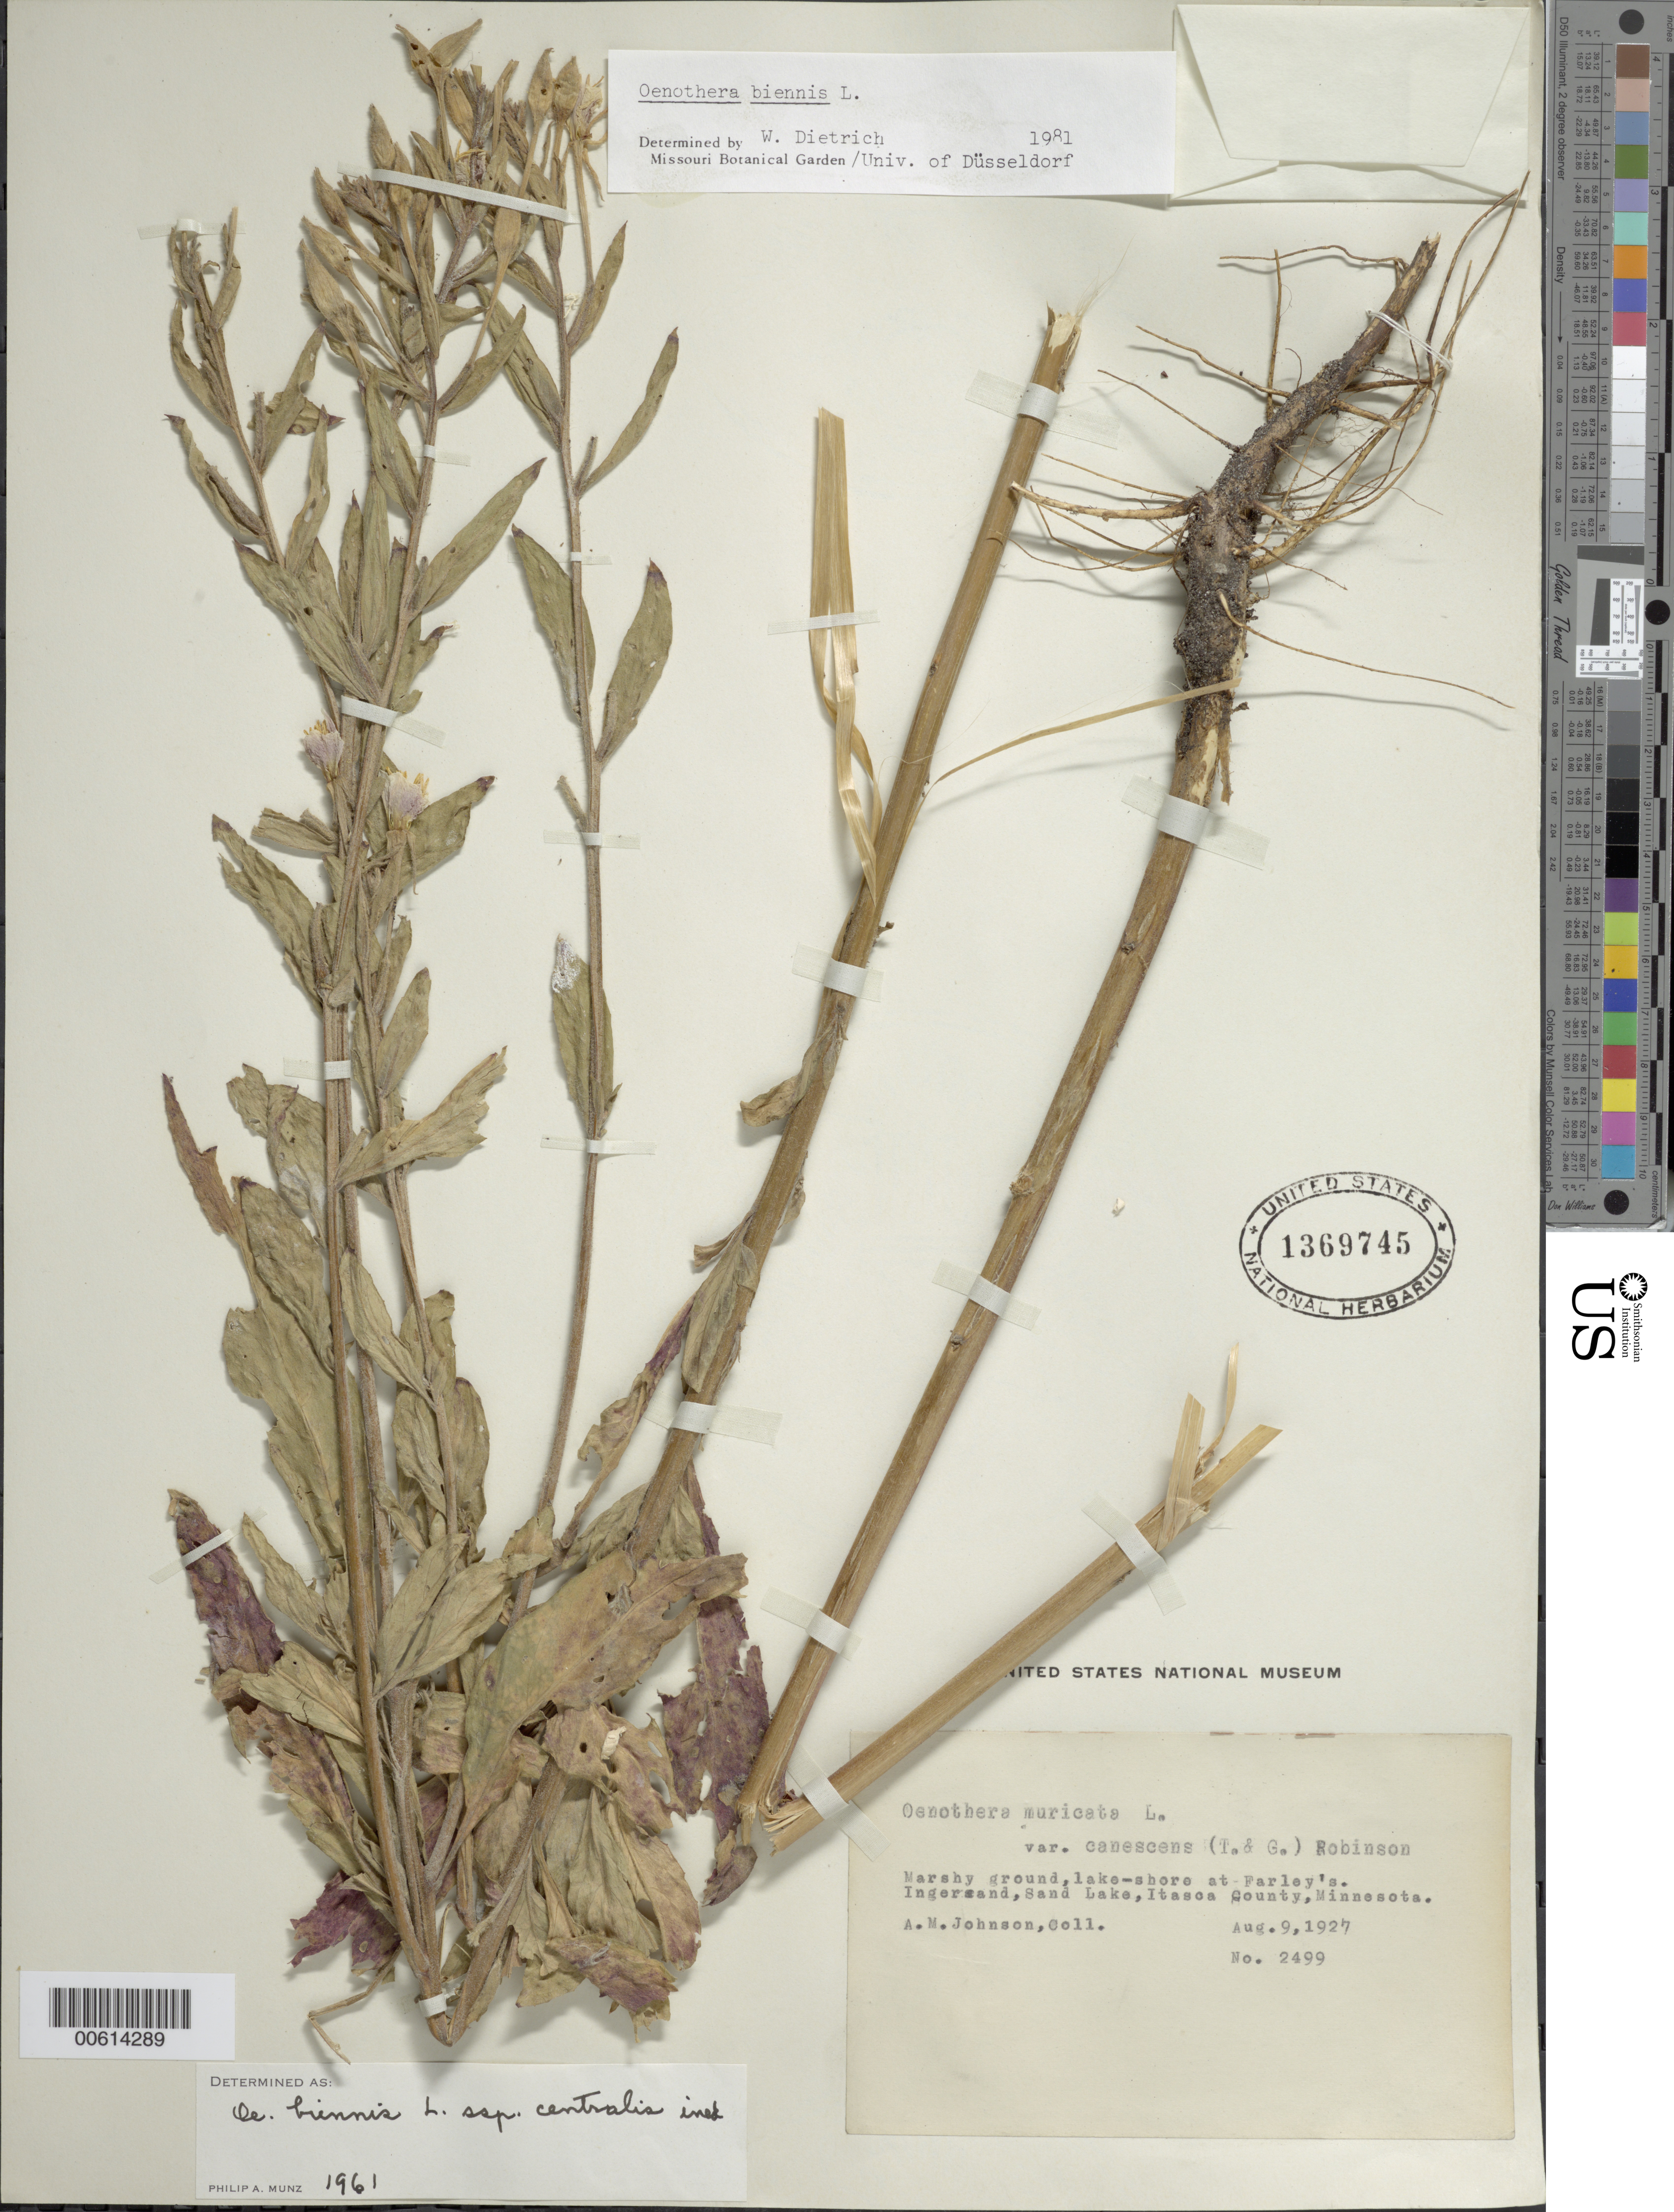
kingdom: Plantae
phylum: Tracheophyta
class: Magnoliopsida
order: Myrtales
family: Onagraceae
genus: Oenothera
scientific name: Oenothera biennis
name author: L.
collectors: A. M. Johnson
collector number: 2499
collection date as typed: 09 Aug 1927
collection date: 1927-08-09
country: United States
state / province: Minnesota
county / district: Itasca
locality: Lake shore at Farley's Ingersand, Sand Lake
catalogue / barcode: US 1369745